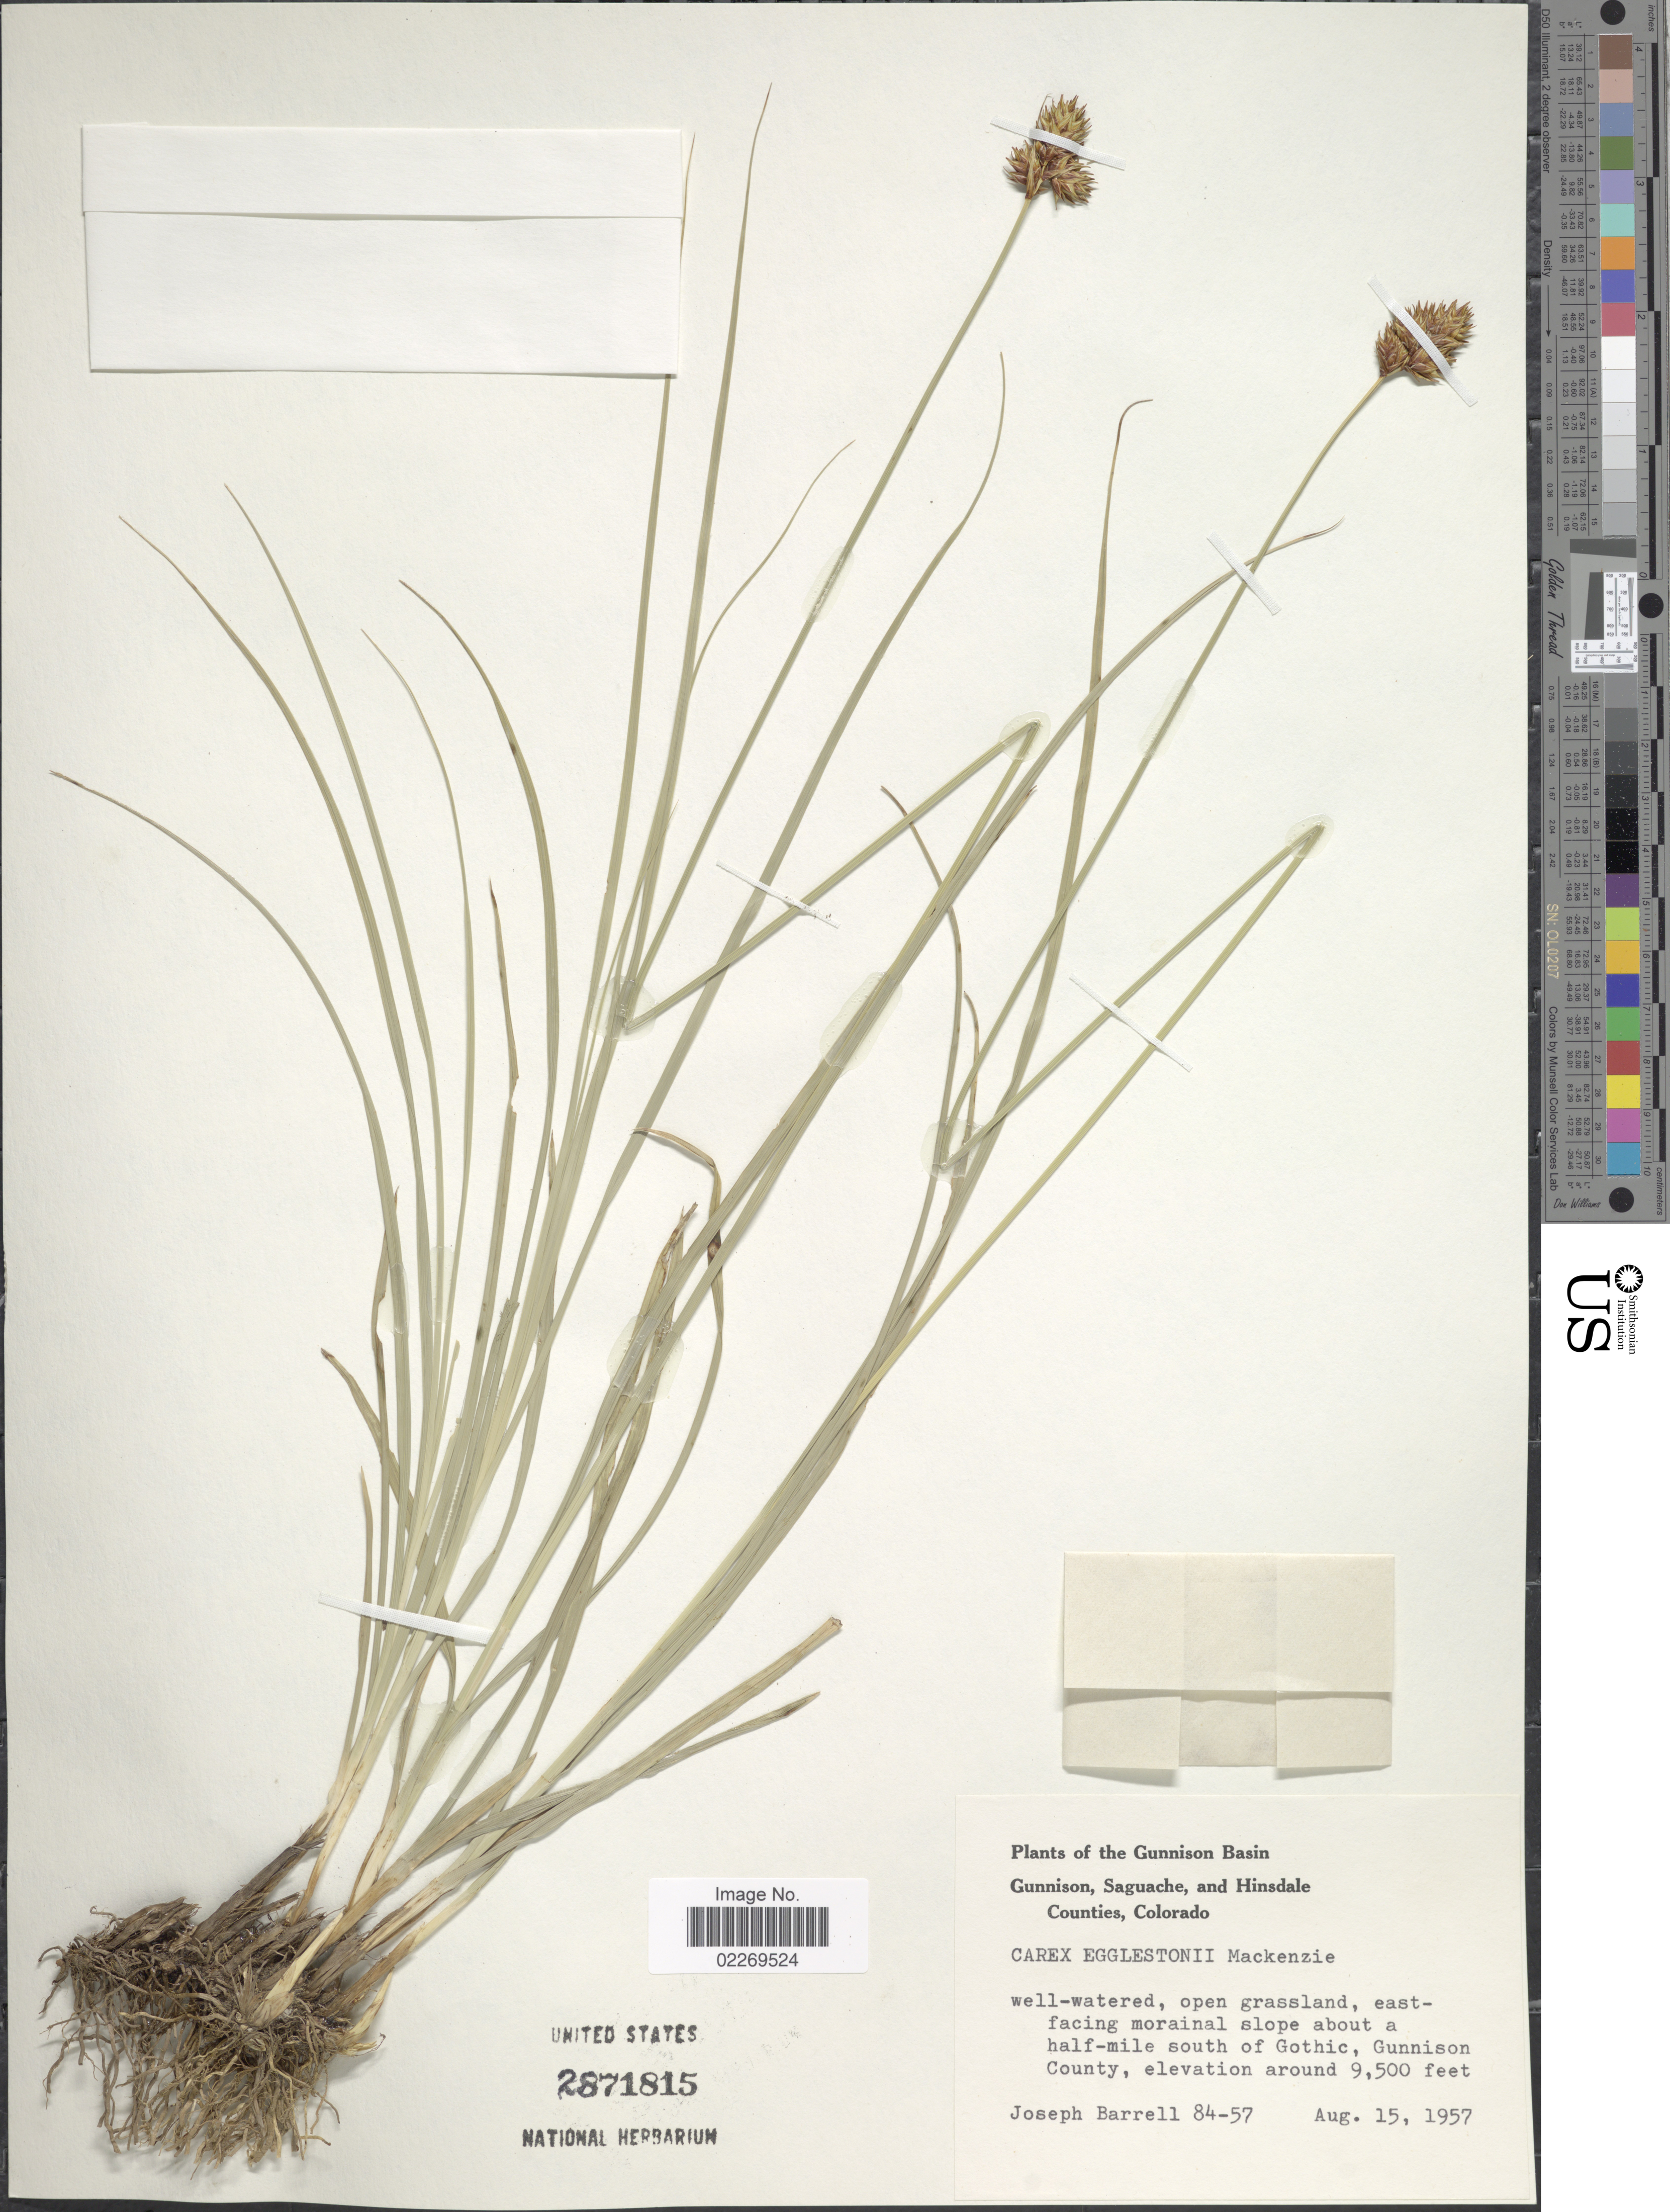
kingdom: Plantae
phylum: Tracheophyta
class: Liliopsida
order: Poales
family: Cyperaceae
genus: Carex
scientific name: Carex egglestonii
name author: Mack.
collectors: J. Barrell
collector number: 84-57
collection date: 1957-08-15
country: United States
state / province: Colorado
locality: Gunnison Basin, Gunnison, Saguache and Hinsdale Counties, Slope about a half-mile south of Gothic, Gunnison County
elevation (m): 2896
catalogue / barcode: US 2871815